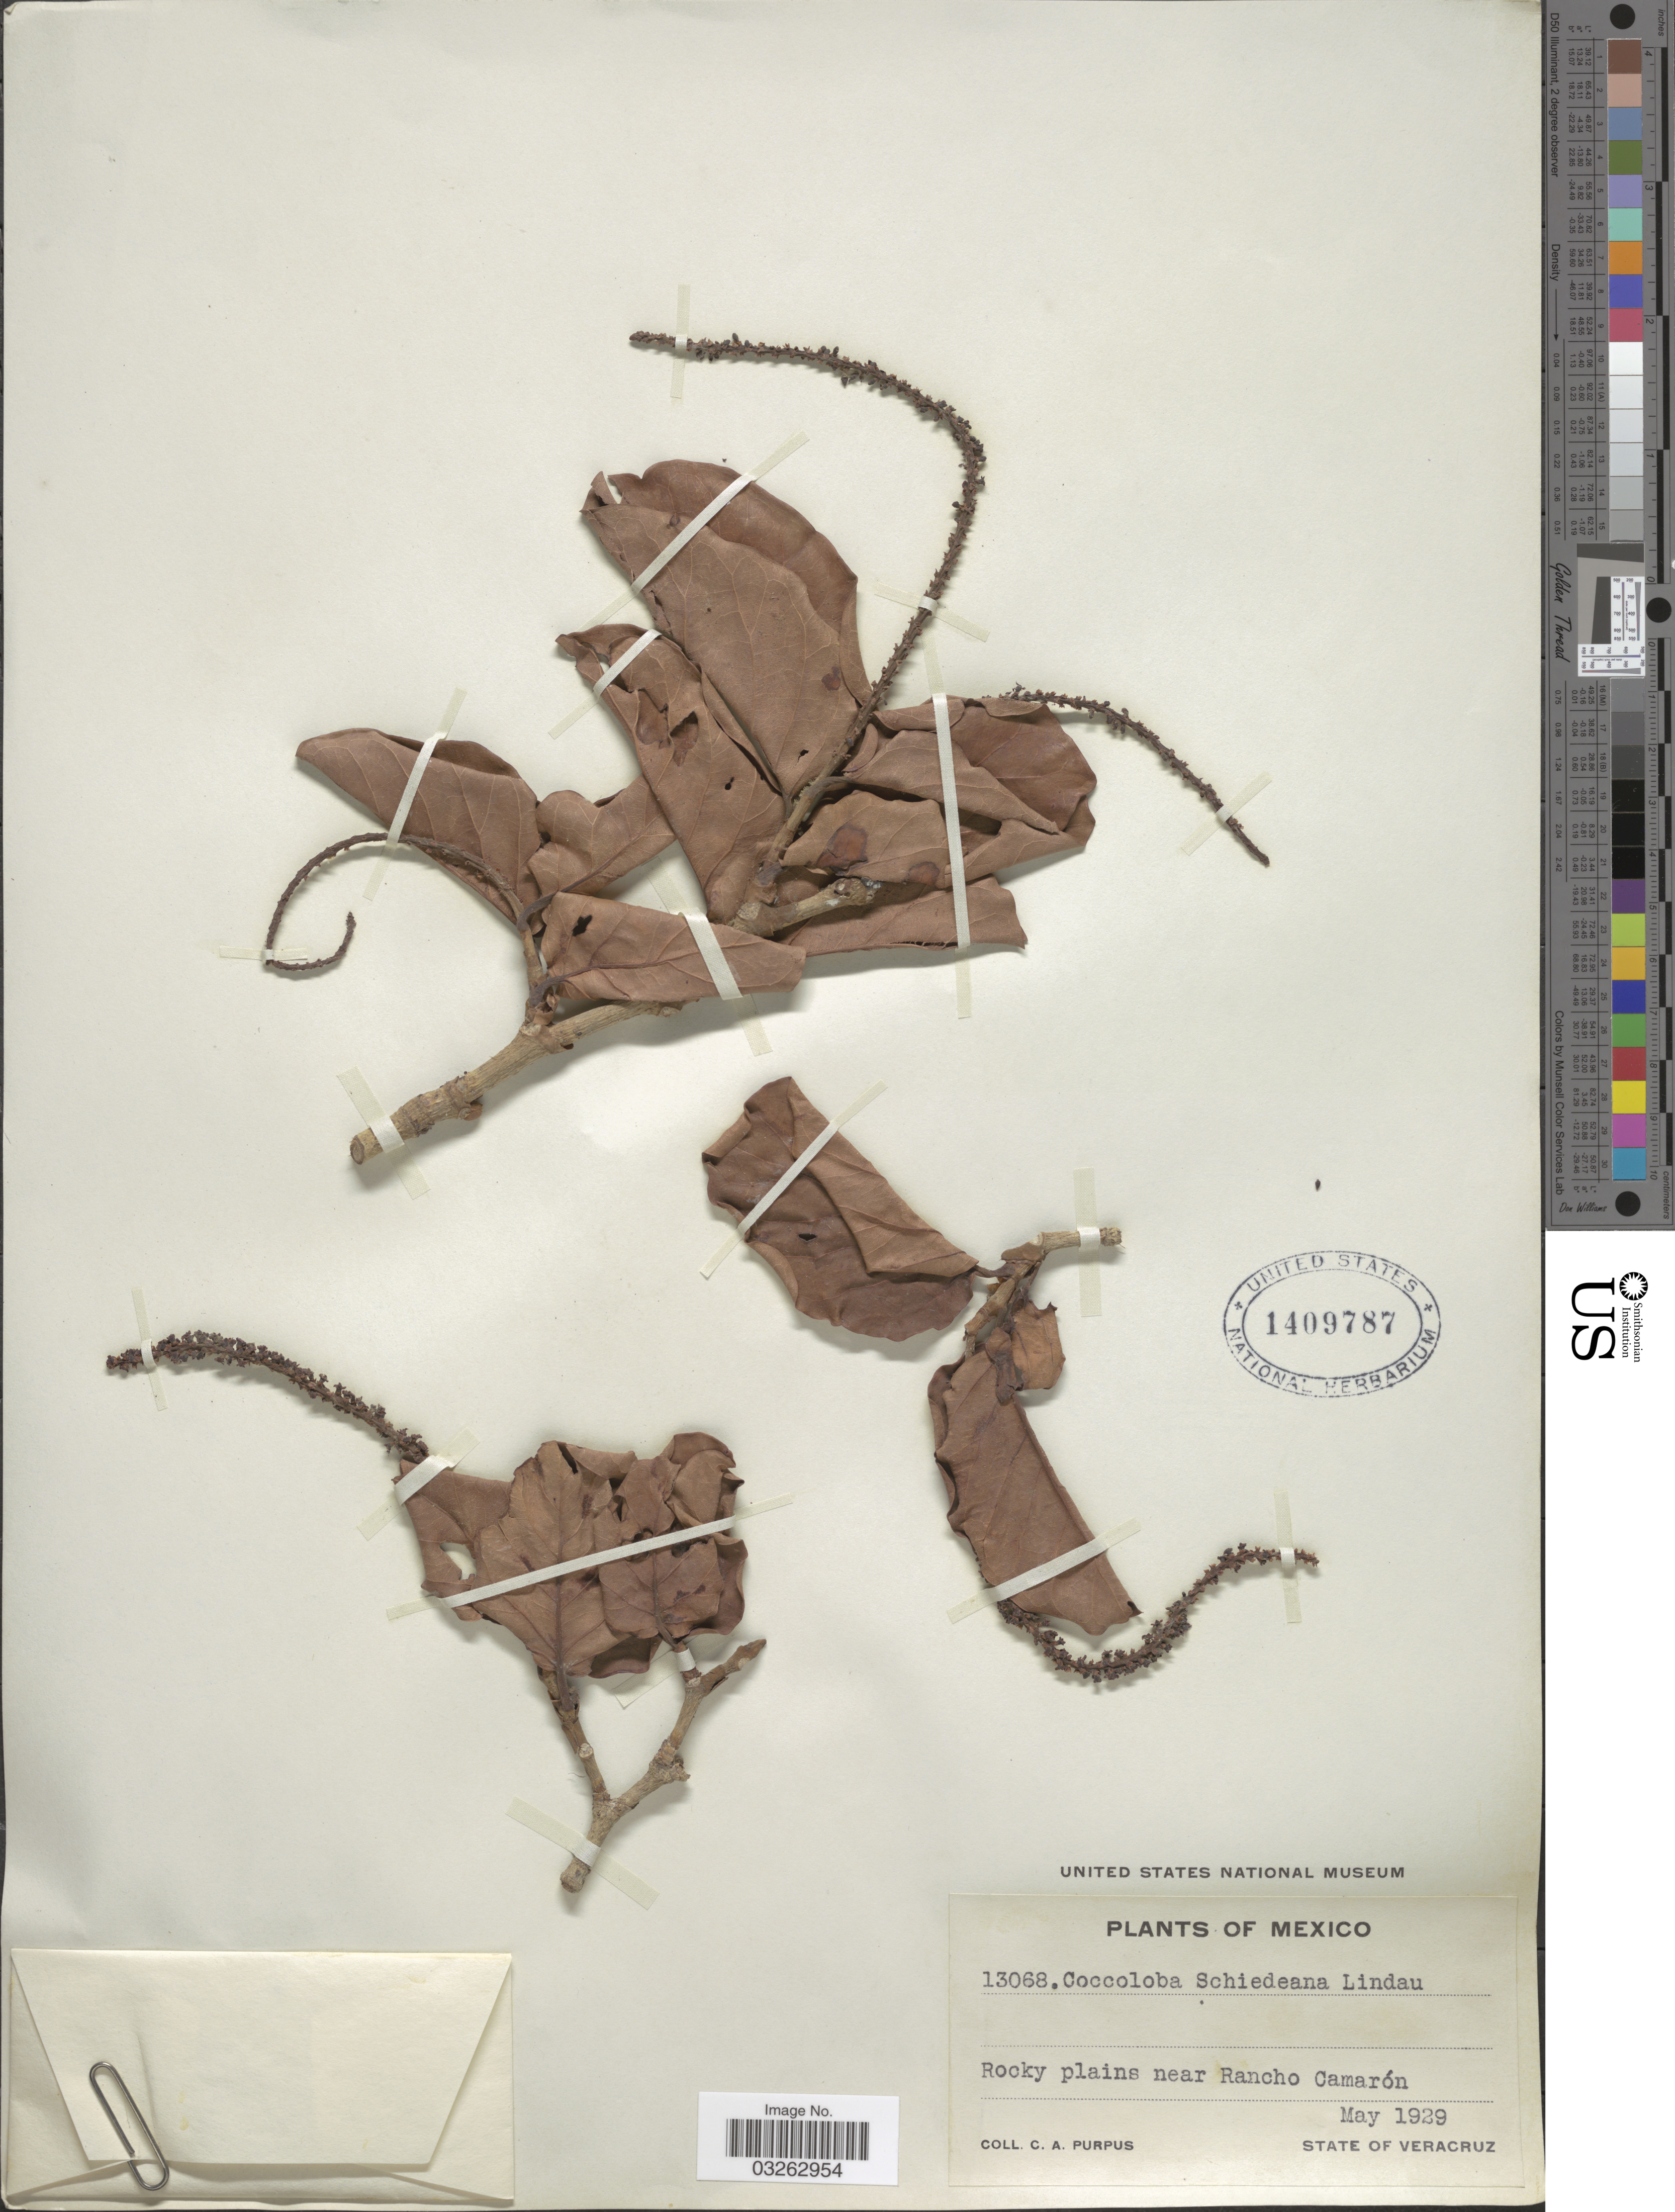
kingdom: Plantae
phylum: Tracheophyta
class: Magnoliopsida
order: Caryophyllales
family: Polygonaceae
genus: Coccoloba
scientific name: Coccoloba schiedeana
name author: Lindau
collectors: C. A. Purpus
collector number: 13068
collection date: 1929-05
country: Mexico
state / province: Veracruz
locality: Rocky plans near Rancho Camarón.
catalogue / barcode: US 1409787